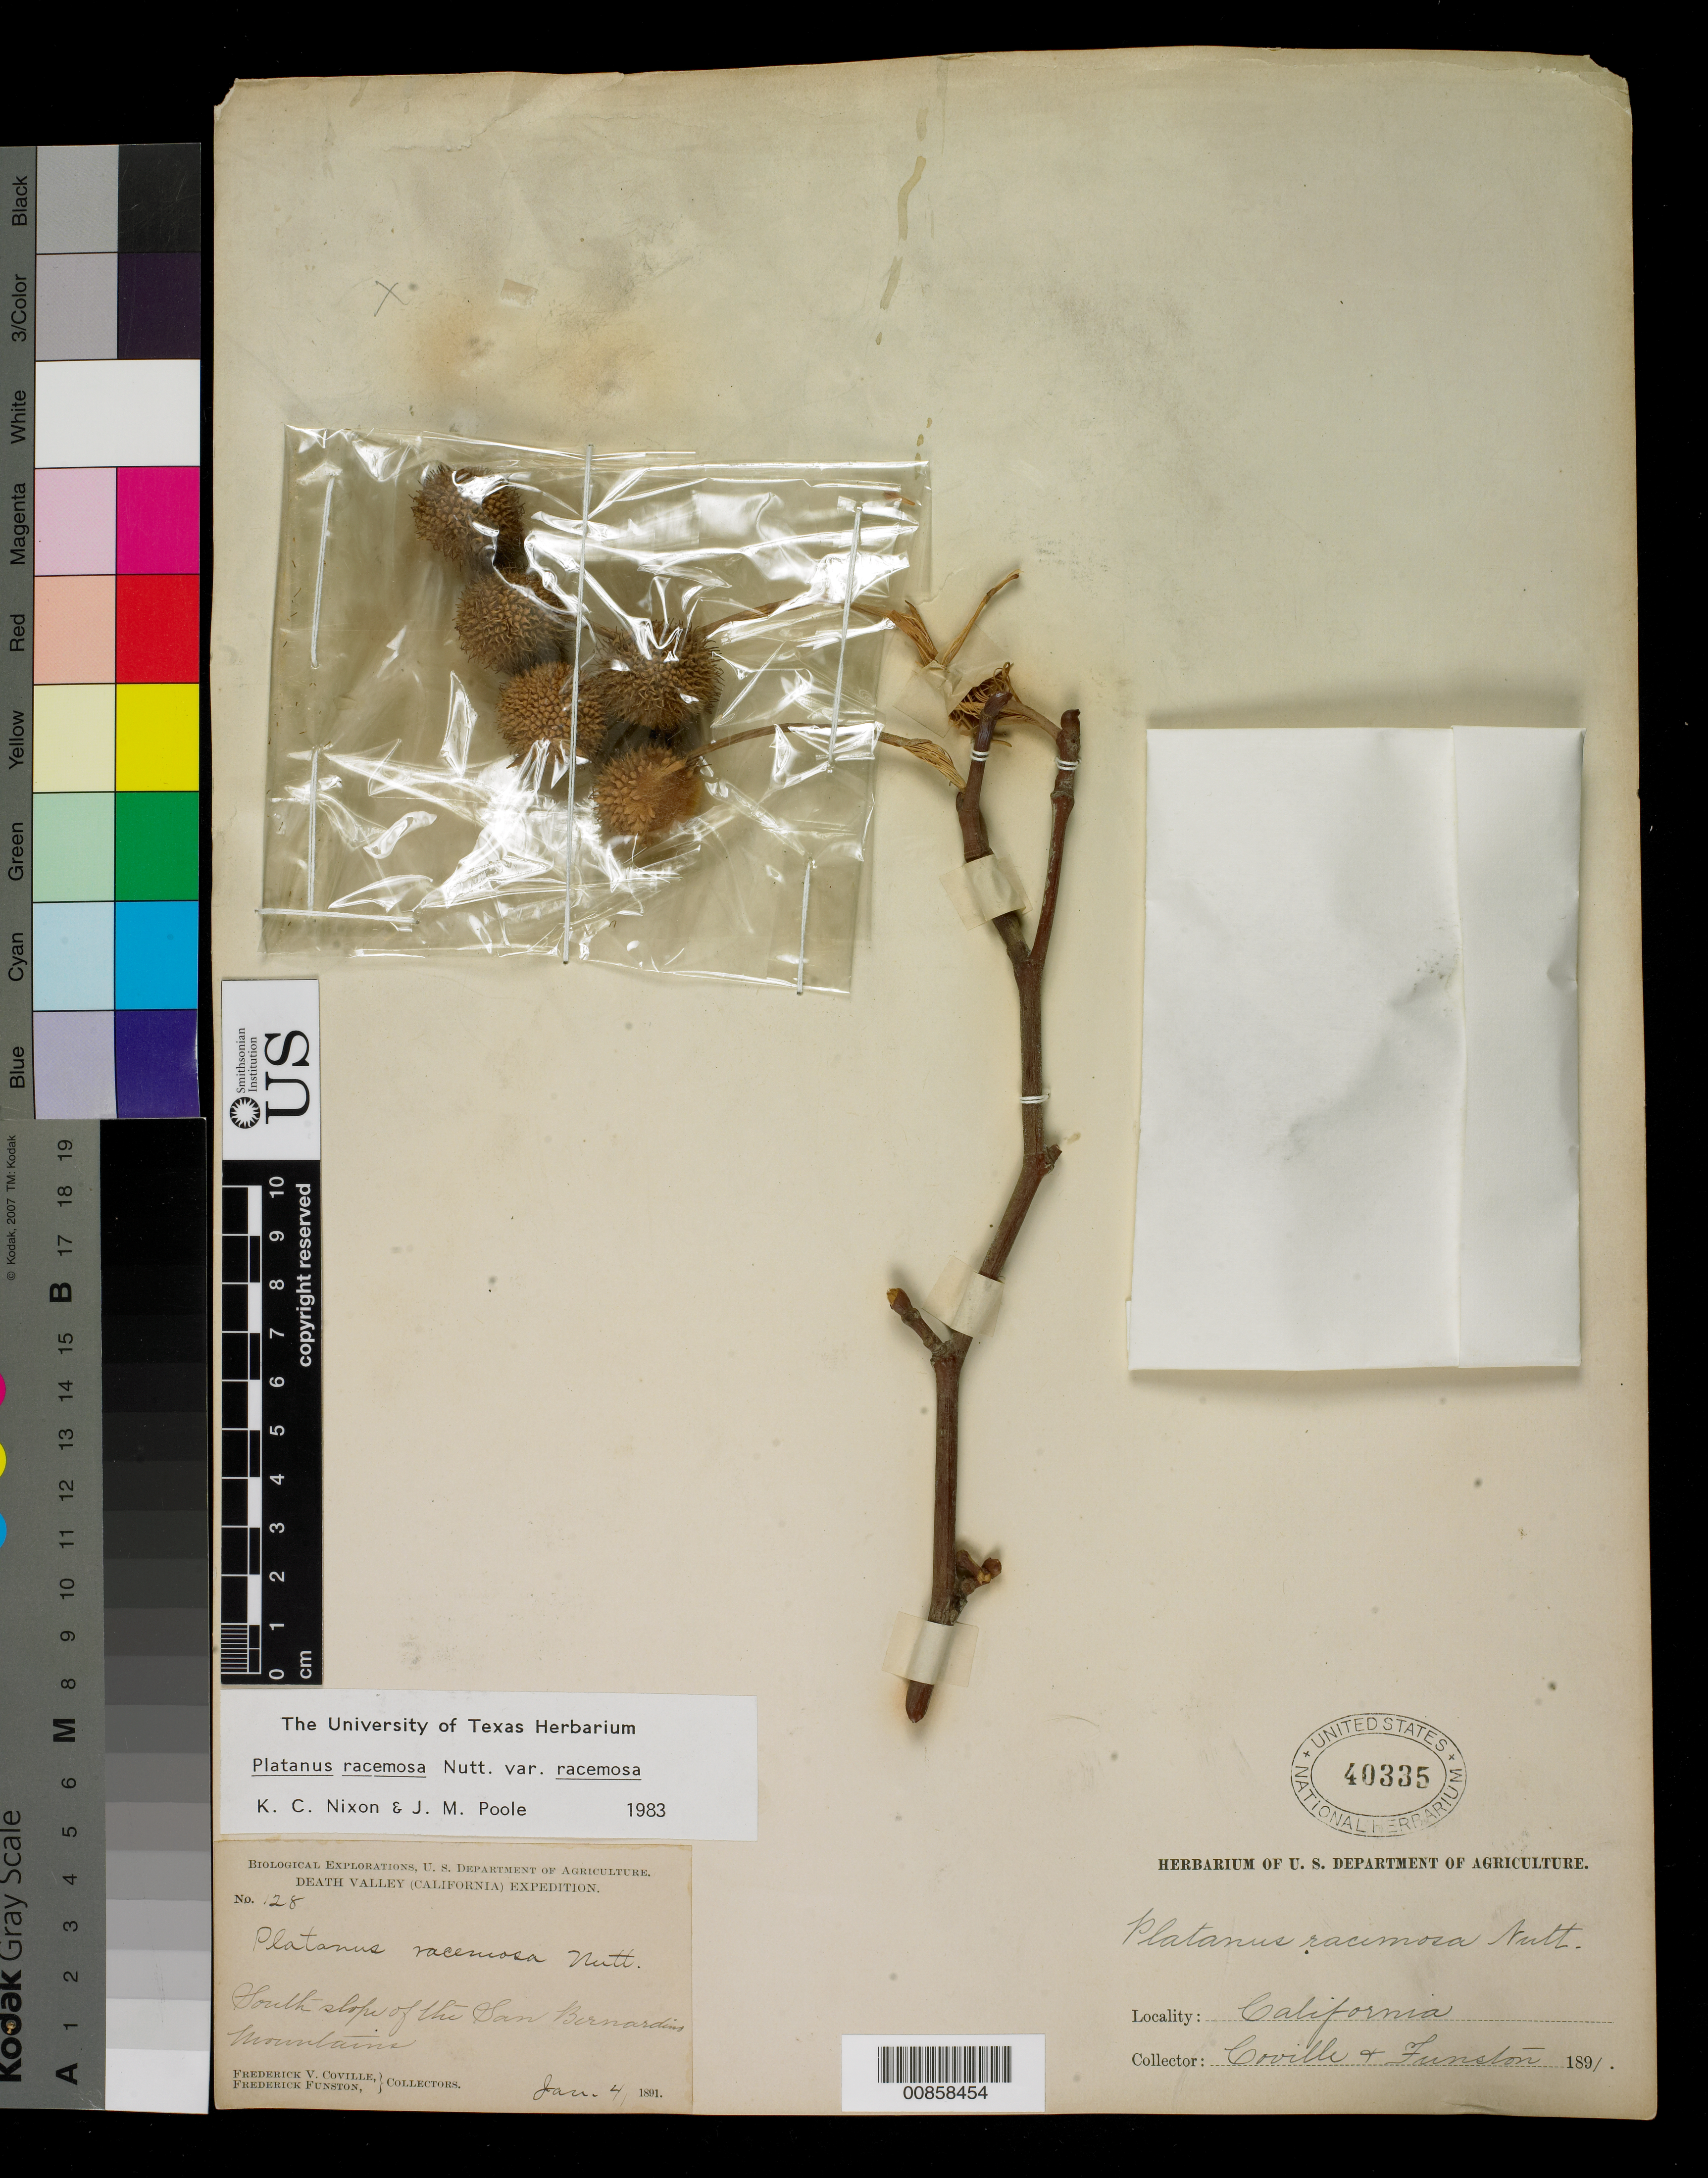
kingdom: Plantae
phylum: Tracheophyta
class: Magnoliopsida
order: Proteales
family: Platanaceae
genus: Platanus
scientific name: Platanus racemosa var. racemosa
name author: Nutt.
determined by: Nixon, K C.; Poole, J. M.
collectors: F. V. Coville & F. Funston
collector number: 28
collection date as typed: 04 Jan 1891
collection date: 1891-01-04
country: United States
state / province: California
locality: South slope of San Bernardino Mountain.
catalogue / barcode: US 40335